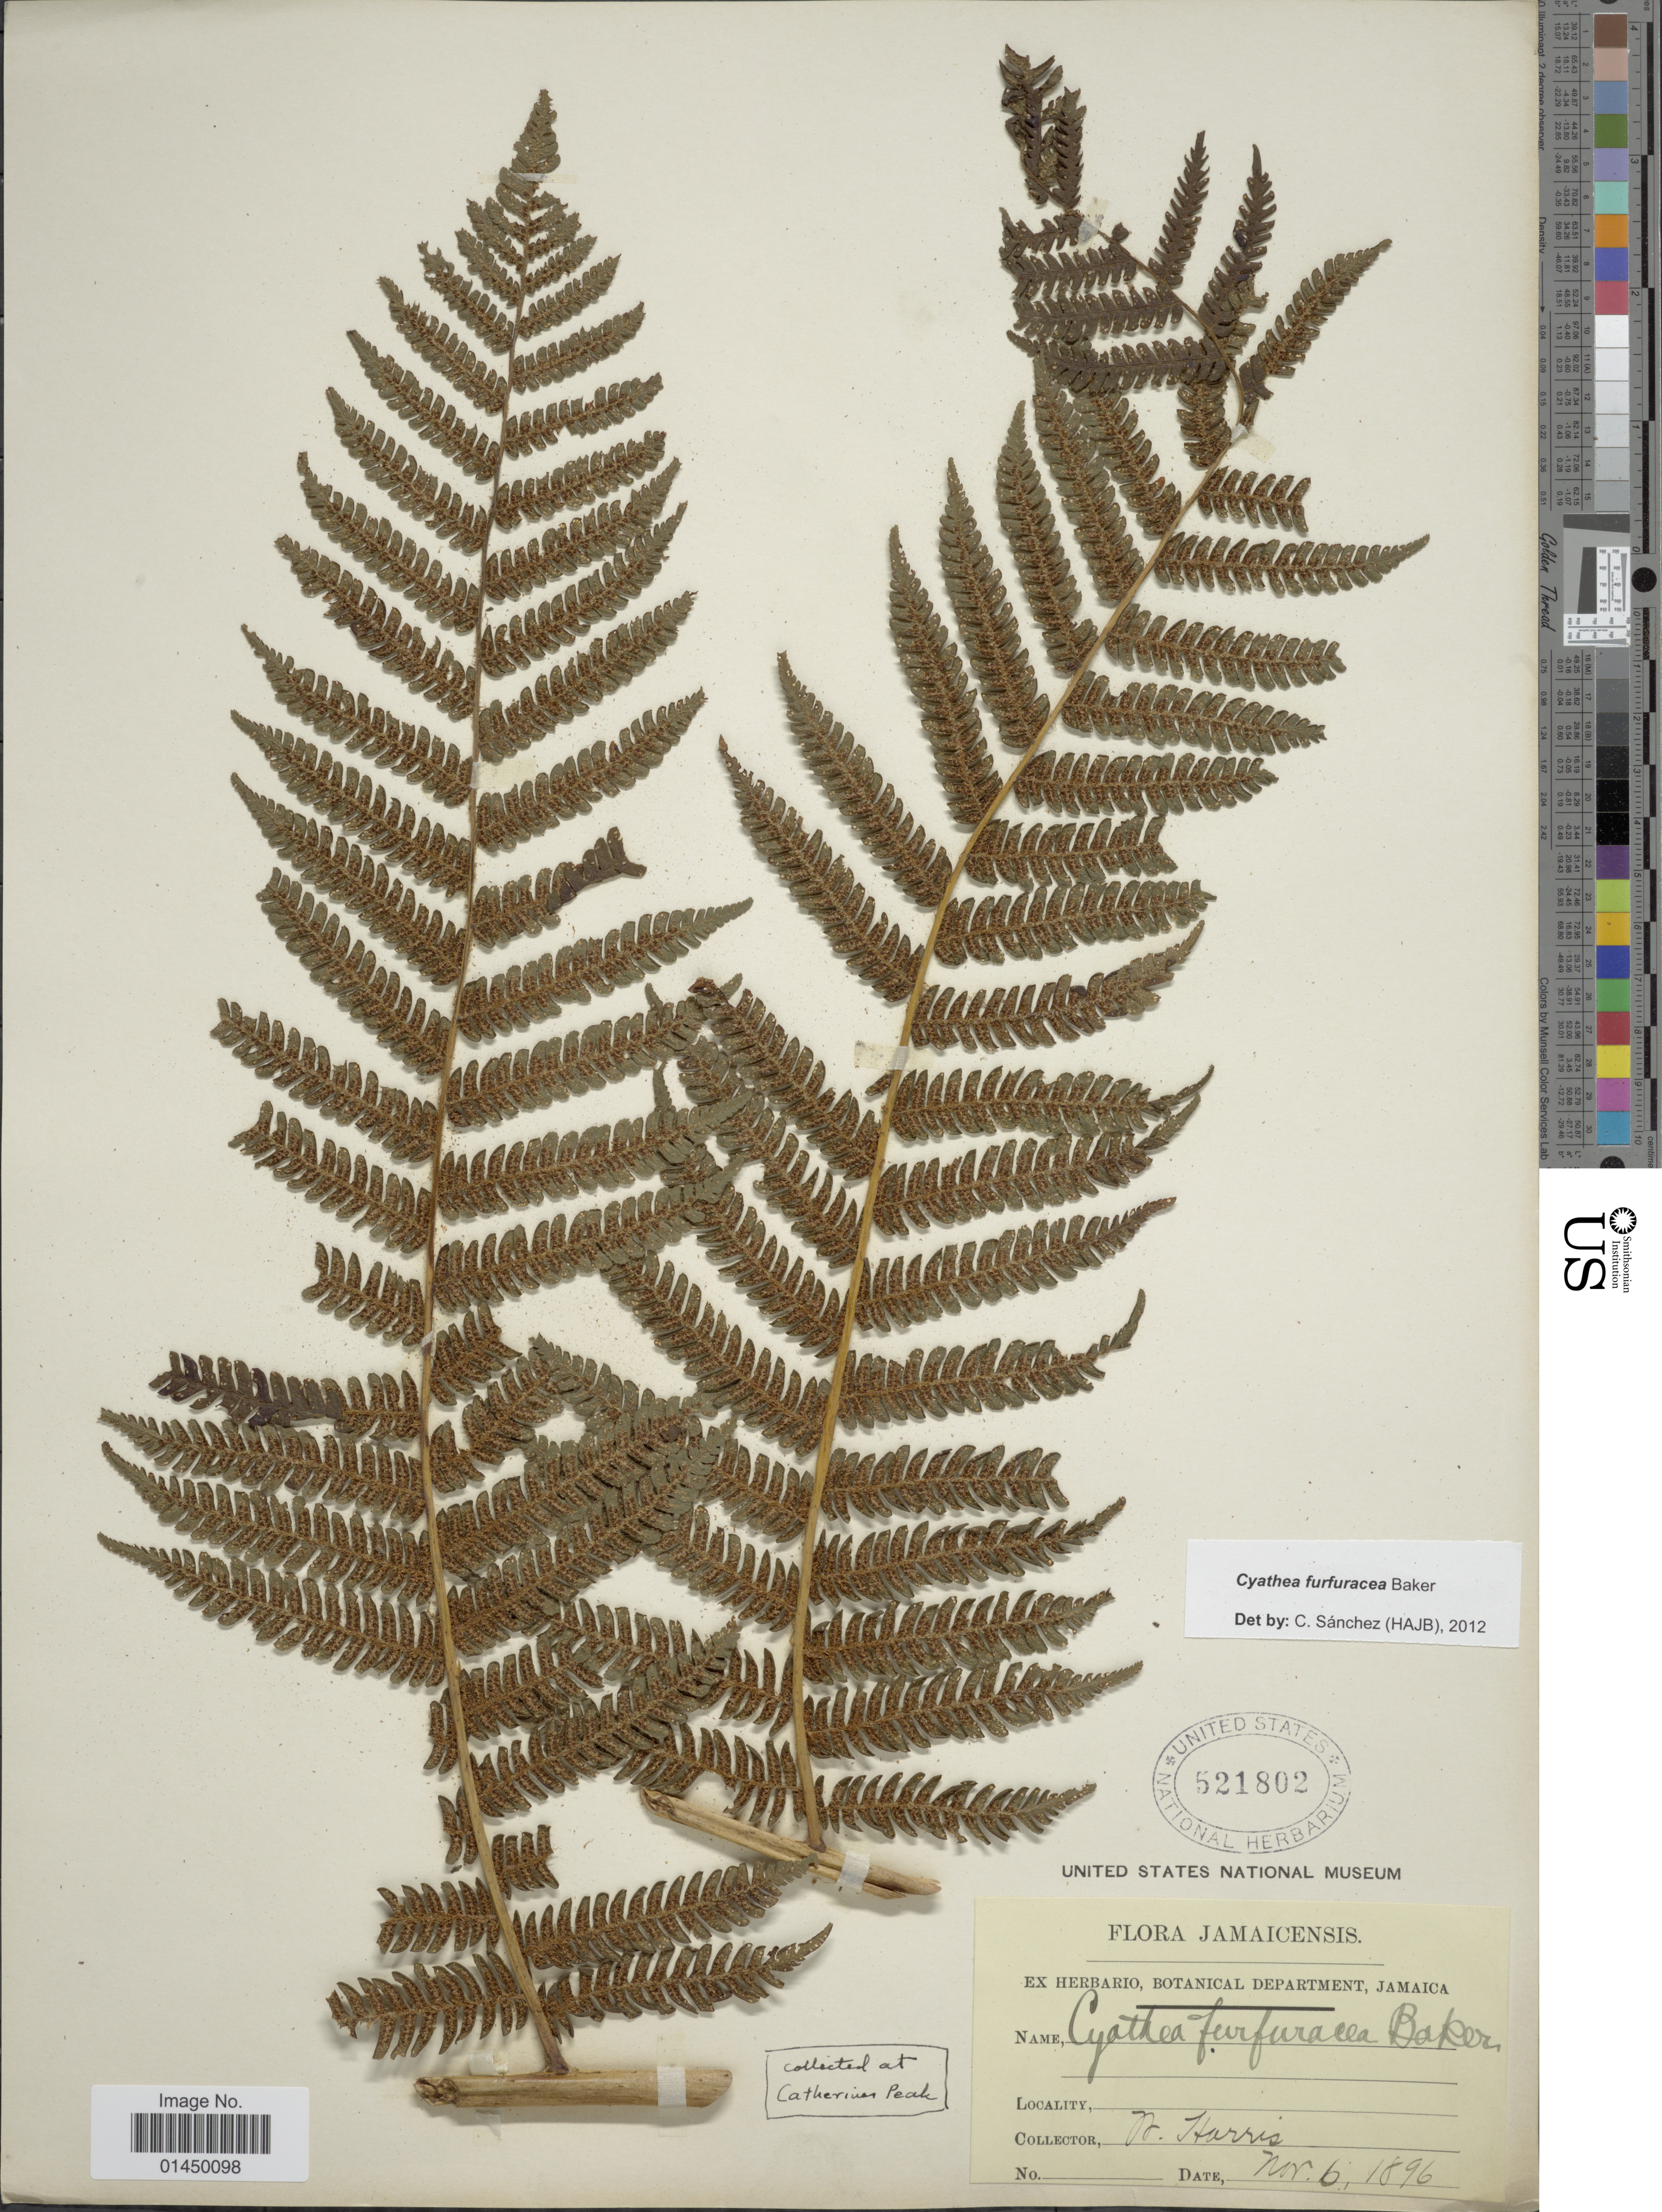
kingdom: Plantae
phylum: Tracheophyta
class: Polypodiopsida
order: Cyatheales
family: Cyatheaceae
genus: Cyathea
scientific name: Cyathea furfuracea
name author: Christ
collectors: W. Harris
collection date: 1896-11-06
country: Jamaica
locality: Jamaicensis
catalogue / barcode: US 521802